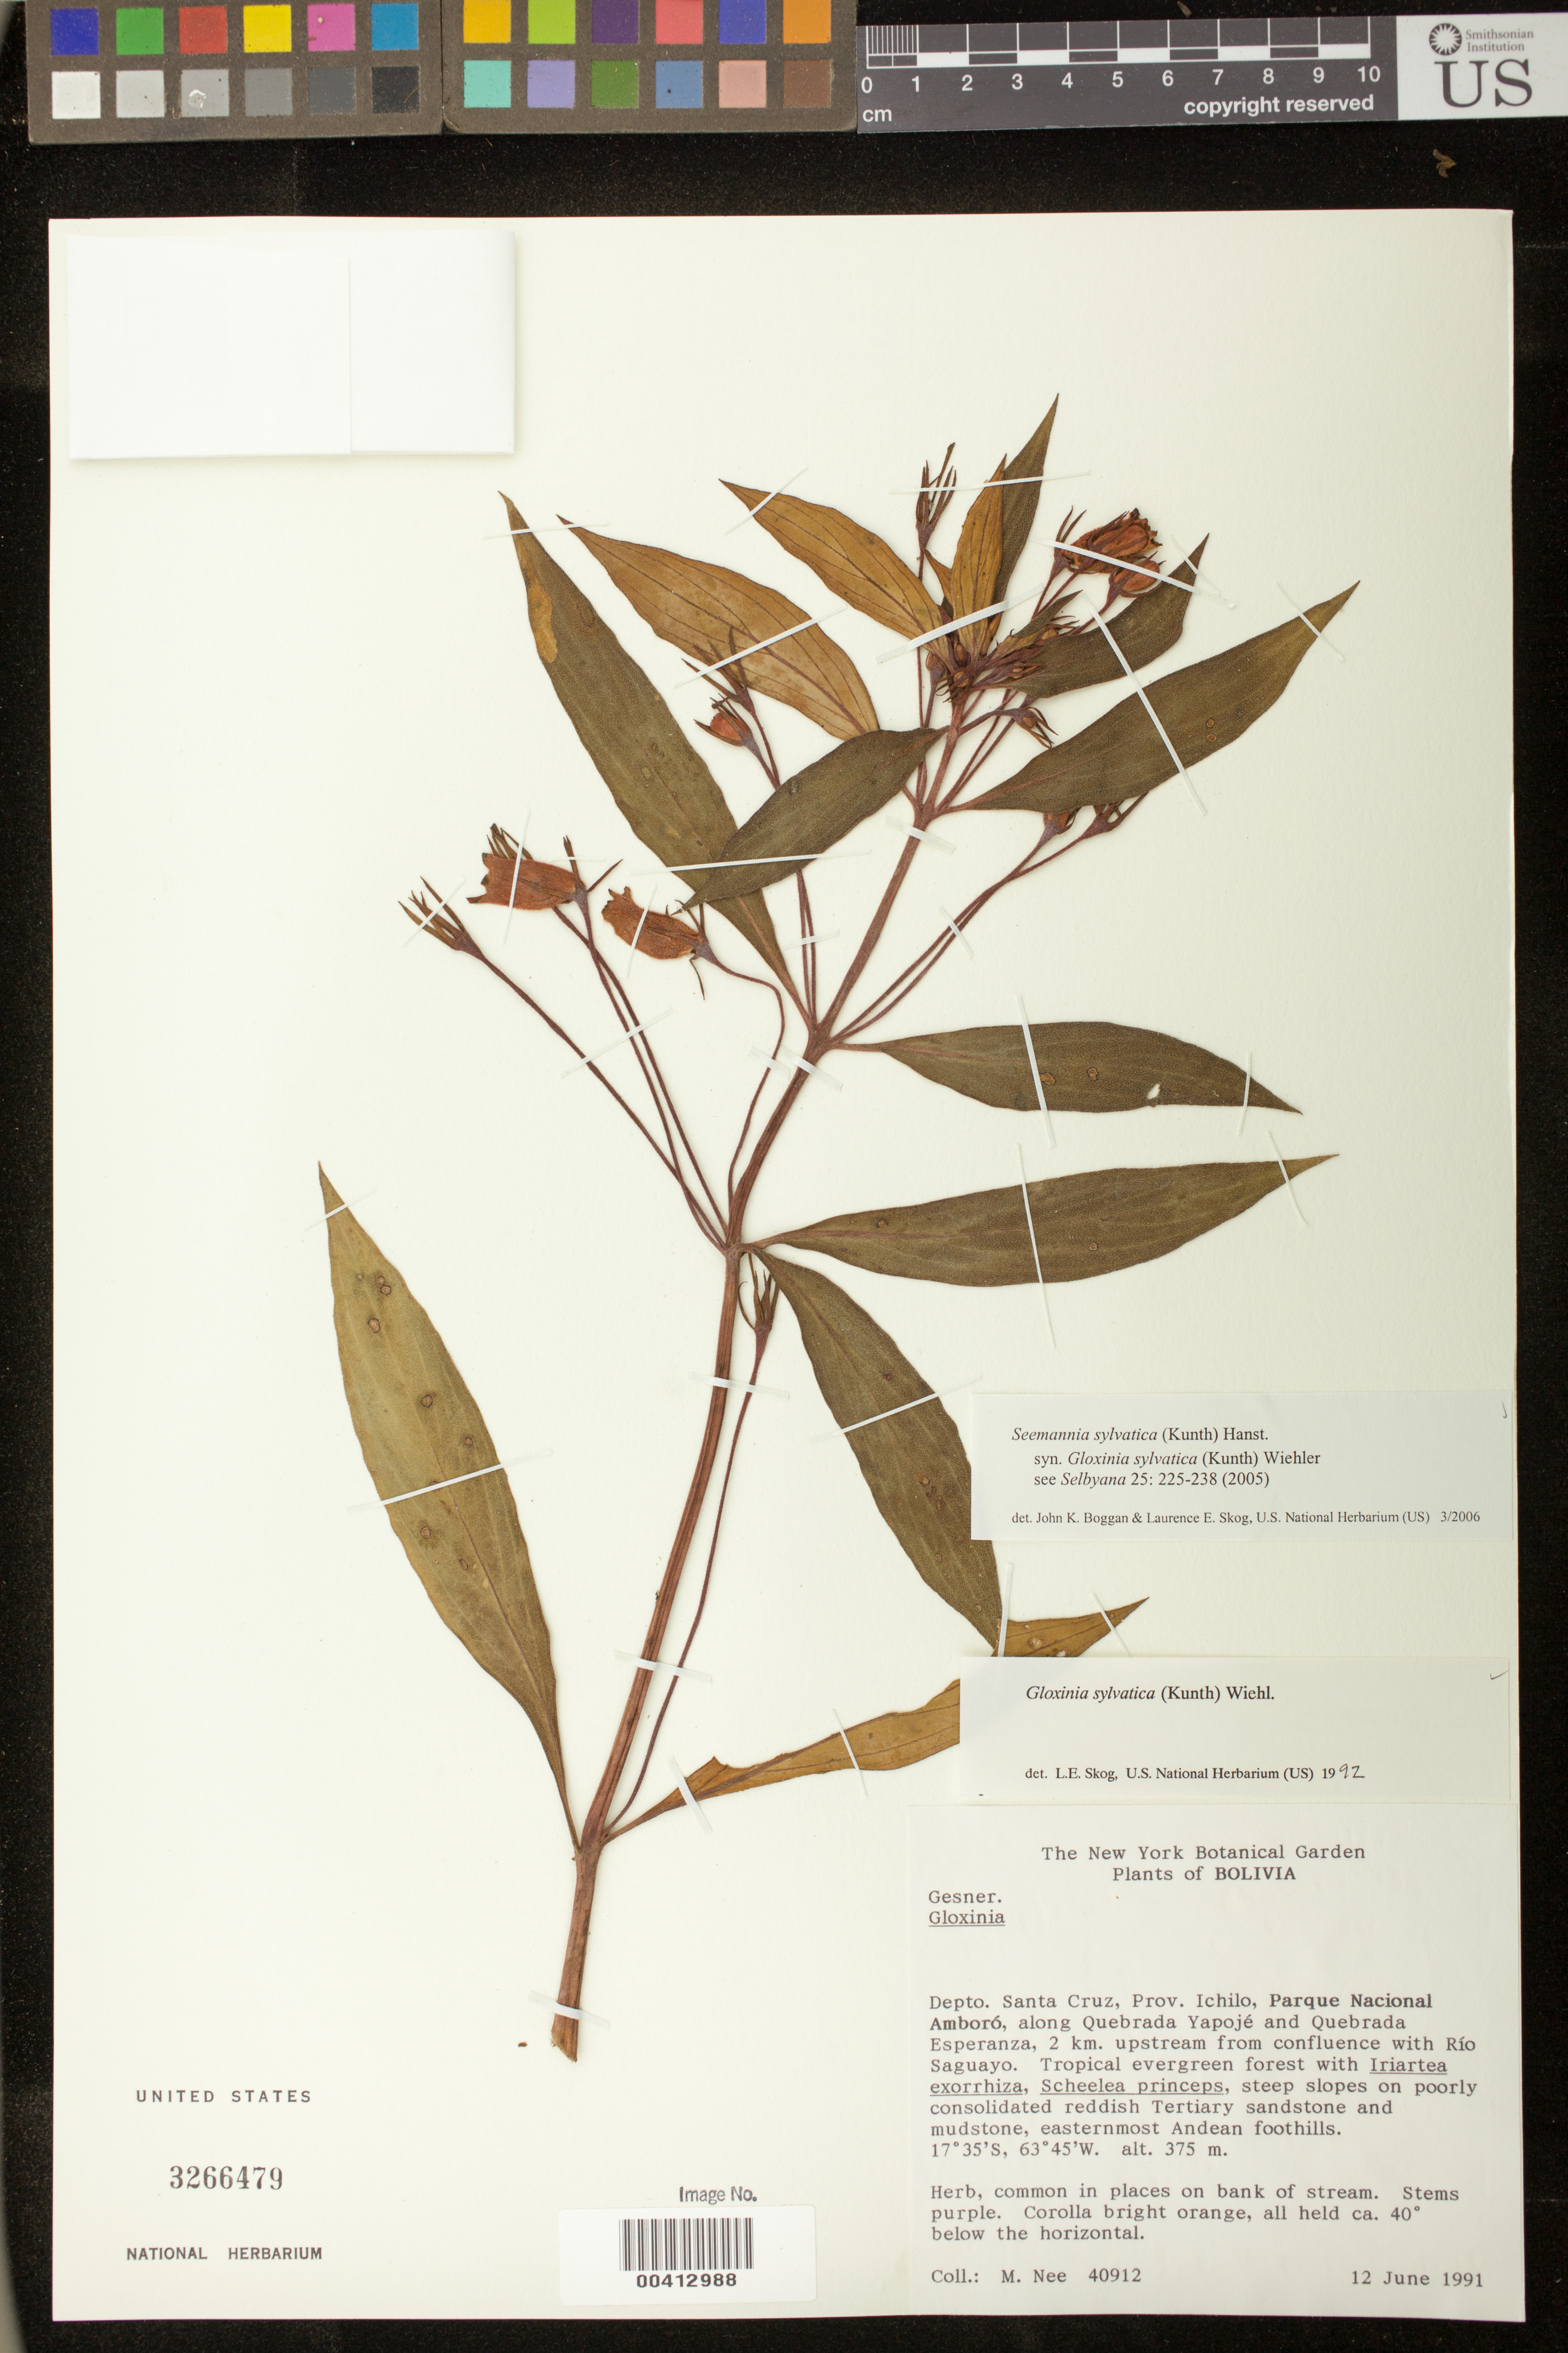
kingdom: Plantae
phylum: Tracheophyta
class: Magnoliopsida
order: Lamiales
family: Gesneriaceae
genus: Seemannia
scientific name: Seemannia sylvatica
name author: (Kunth) Hanst.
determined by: Boggan, J. K.; Skog, L. E.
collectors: M. Nee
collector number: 40912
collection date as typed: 12 Jun 1991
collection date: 1991-06-12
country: Bolivia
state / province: Santa Cruz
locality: Prov. Ichilo, Parque Nacional Amboro, along Quebrada Yapoje and Quebrada Esperanze, 2 km upstream from confluence with Río Saguayo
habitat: Tropical evergreen forest, steep slopes on poorly consolidated reddish Tertiary sandstone and mudsone, easternmonst Andean foothills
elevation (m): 375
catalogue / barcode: US 3266479